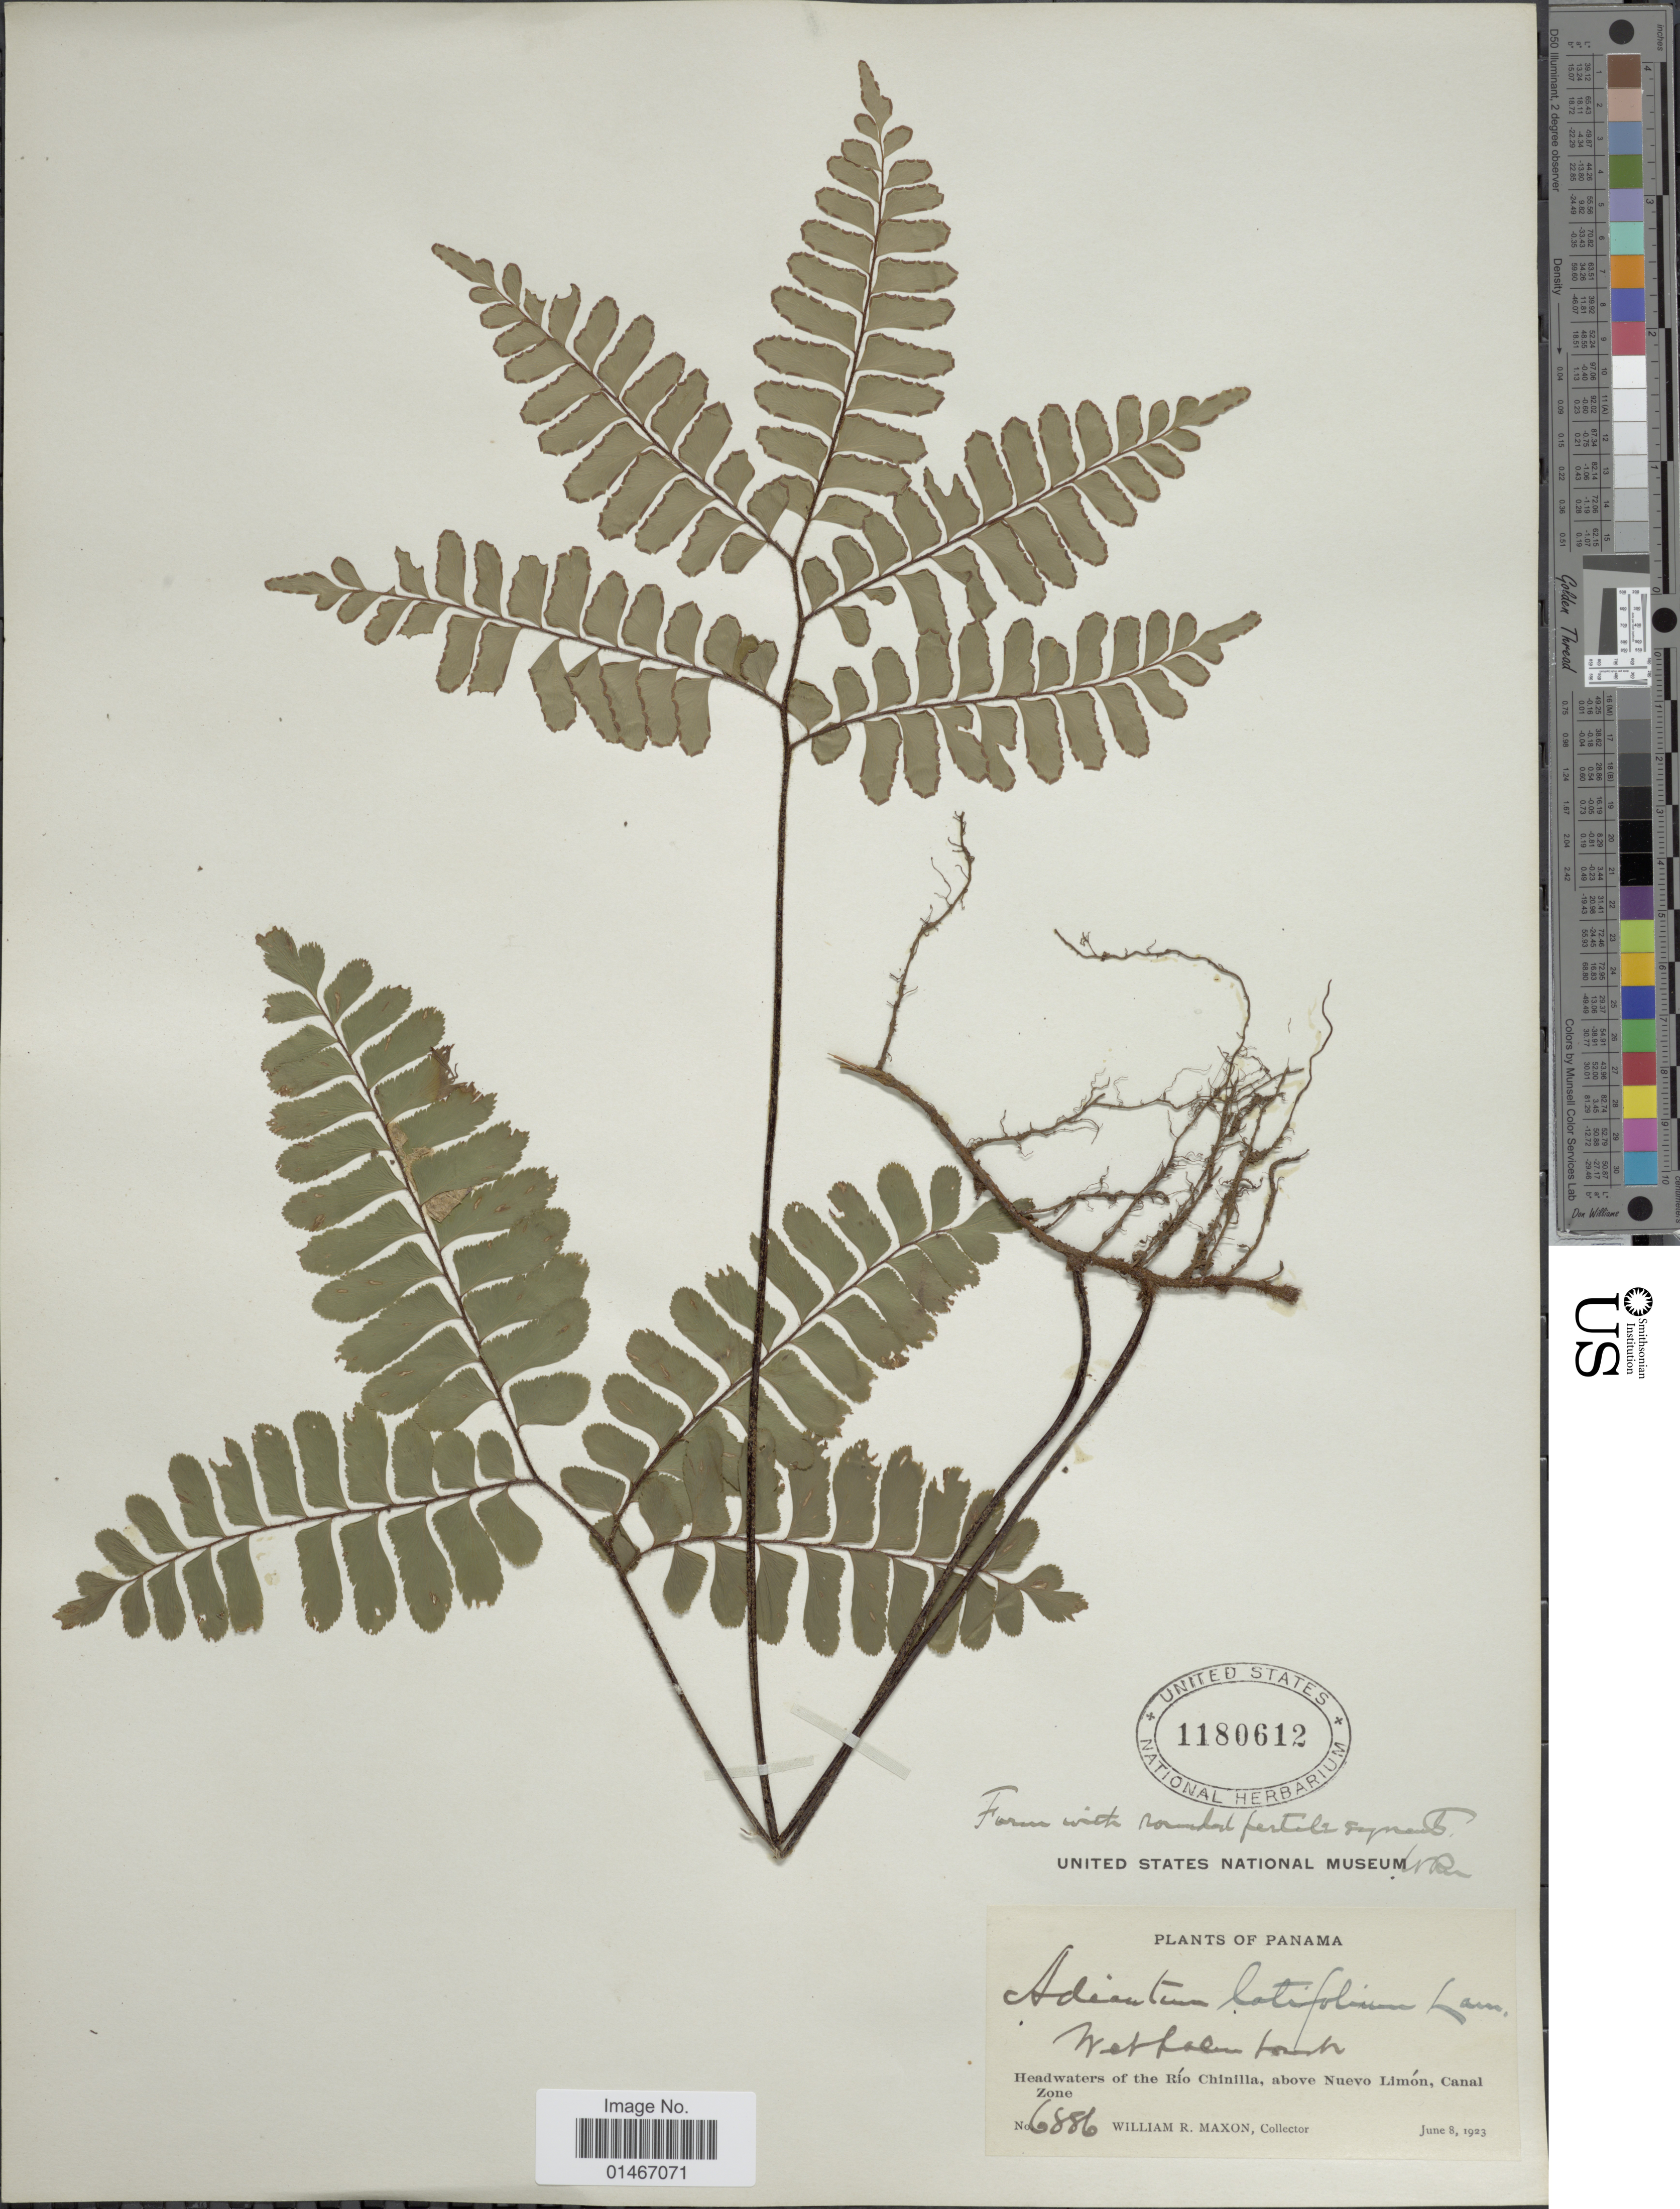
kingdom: Plantae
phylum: Tracheophyta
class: Polypodiopsida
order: Polypodiales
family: Pteridaceae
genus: Adiantum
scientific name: Adiantum latifolium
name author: Lam.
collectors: W. R. Maxon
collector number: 6886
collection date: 1923-06-08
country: Panama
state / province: Colón / Panamá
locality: Headwaters of the Rio Chinilla, above Nuevo Limon, Canal Zone.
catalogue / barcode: US 1180612